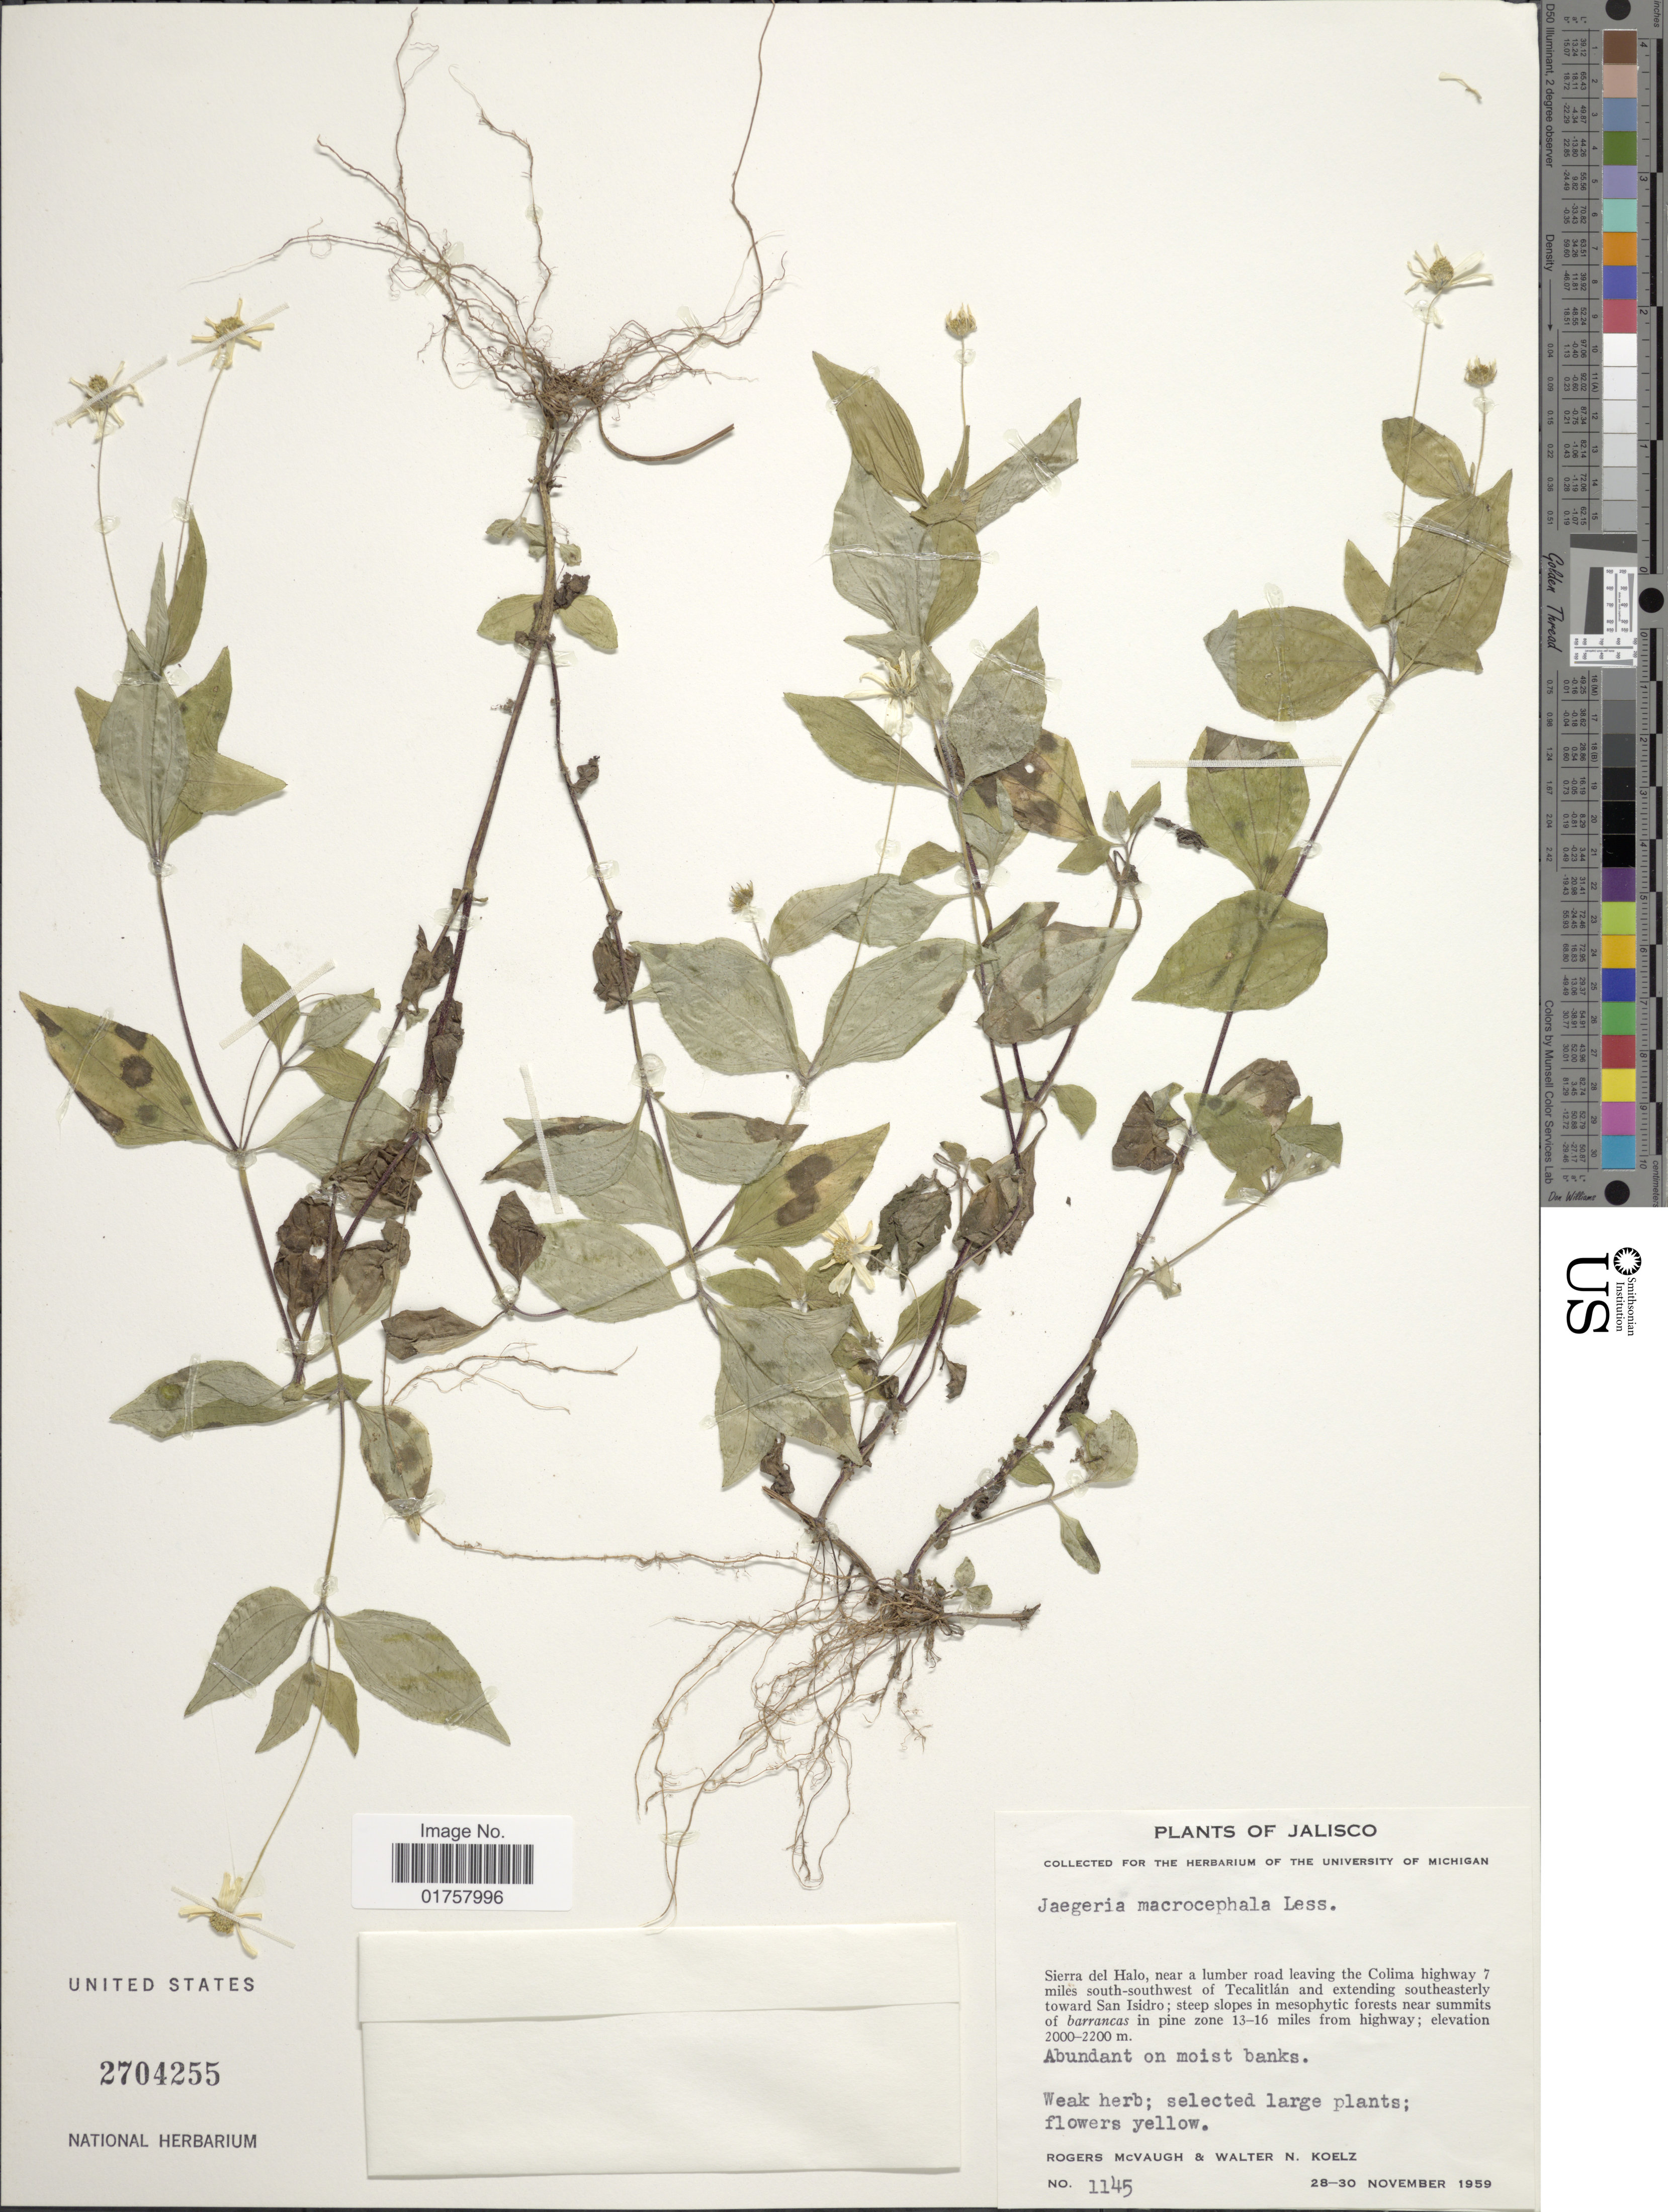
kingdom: Plantae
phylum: Tracheophyta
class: Magnoliopsida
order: Asterales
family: Asteraceae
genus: Jaegeria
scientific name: Jaegeria macrocephala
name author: Less.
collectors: R. McVaugh & W. N. Koelz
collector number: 1145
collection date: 1959-11-28/1959-11-30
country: Mexico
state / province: Jalisco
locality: Sierra del Halo, near a lumber road leaving the Colima highway 7 miles south-southwest of Tecalitlán and extending southeasterly toward San Isidro; steep slopes in mesophytic forests near summits of barrancas in pine zone 13-16 miles from highway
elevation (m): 2000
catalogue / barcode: US 2704255